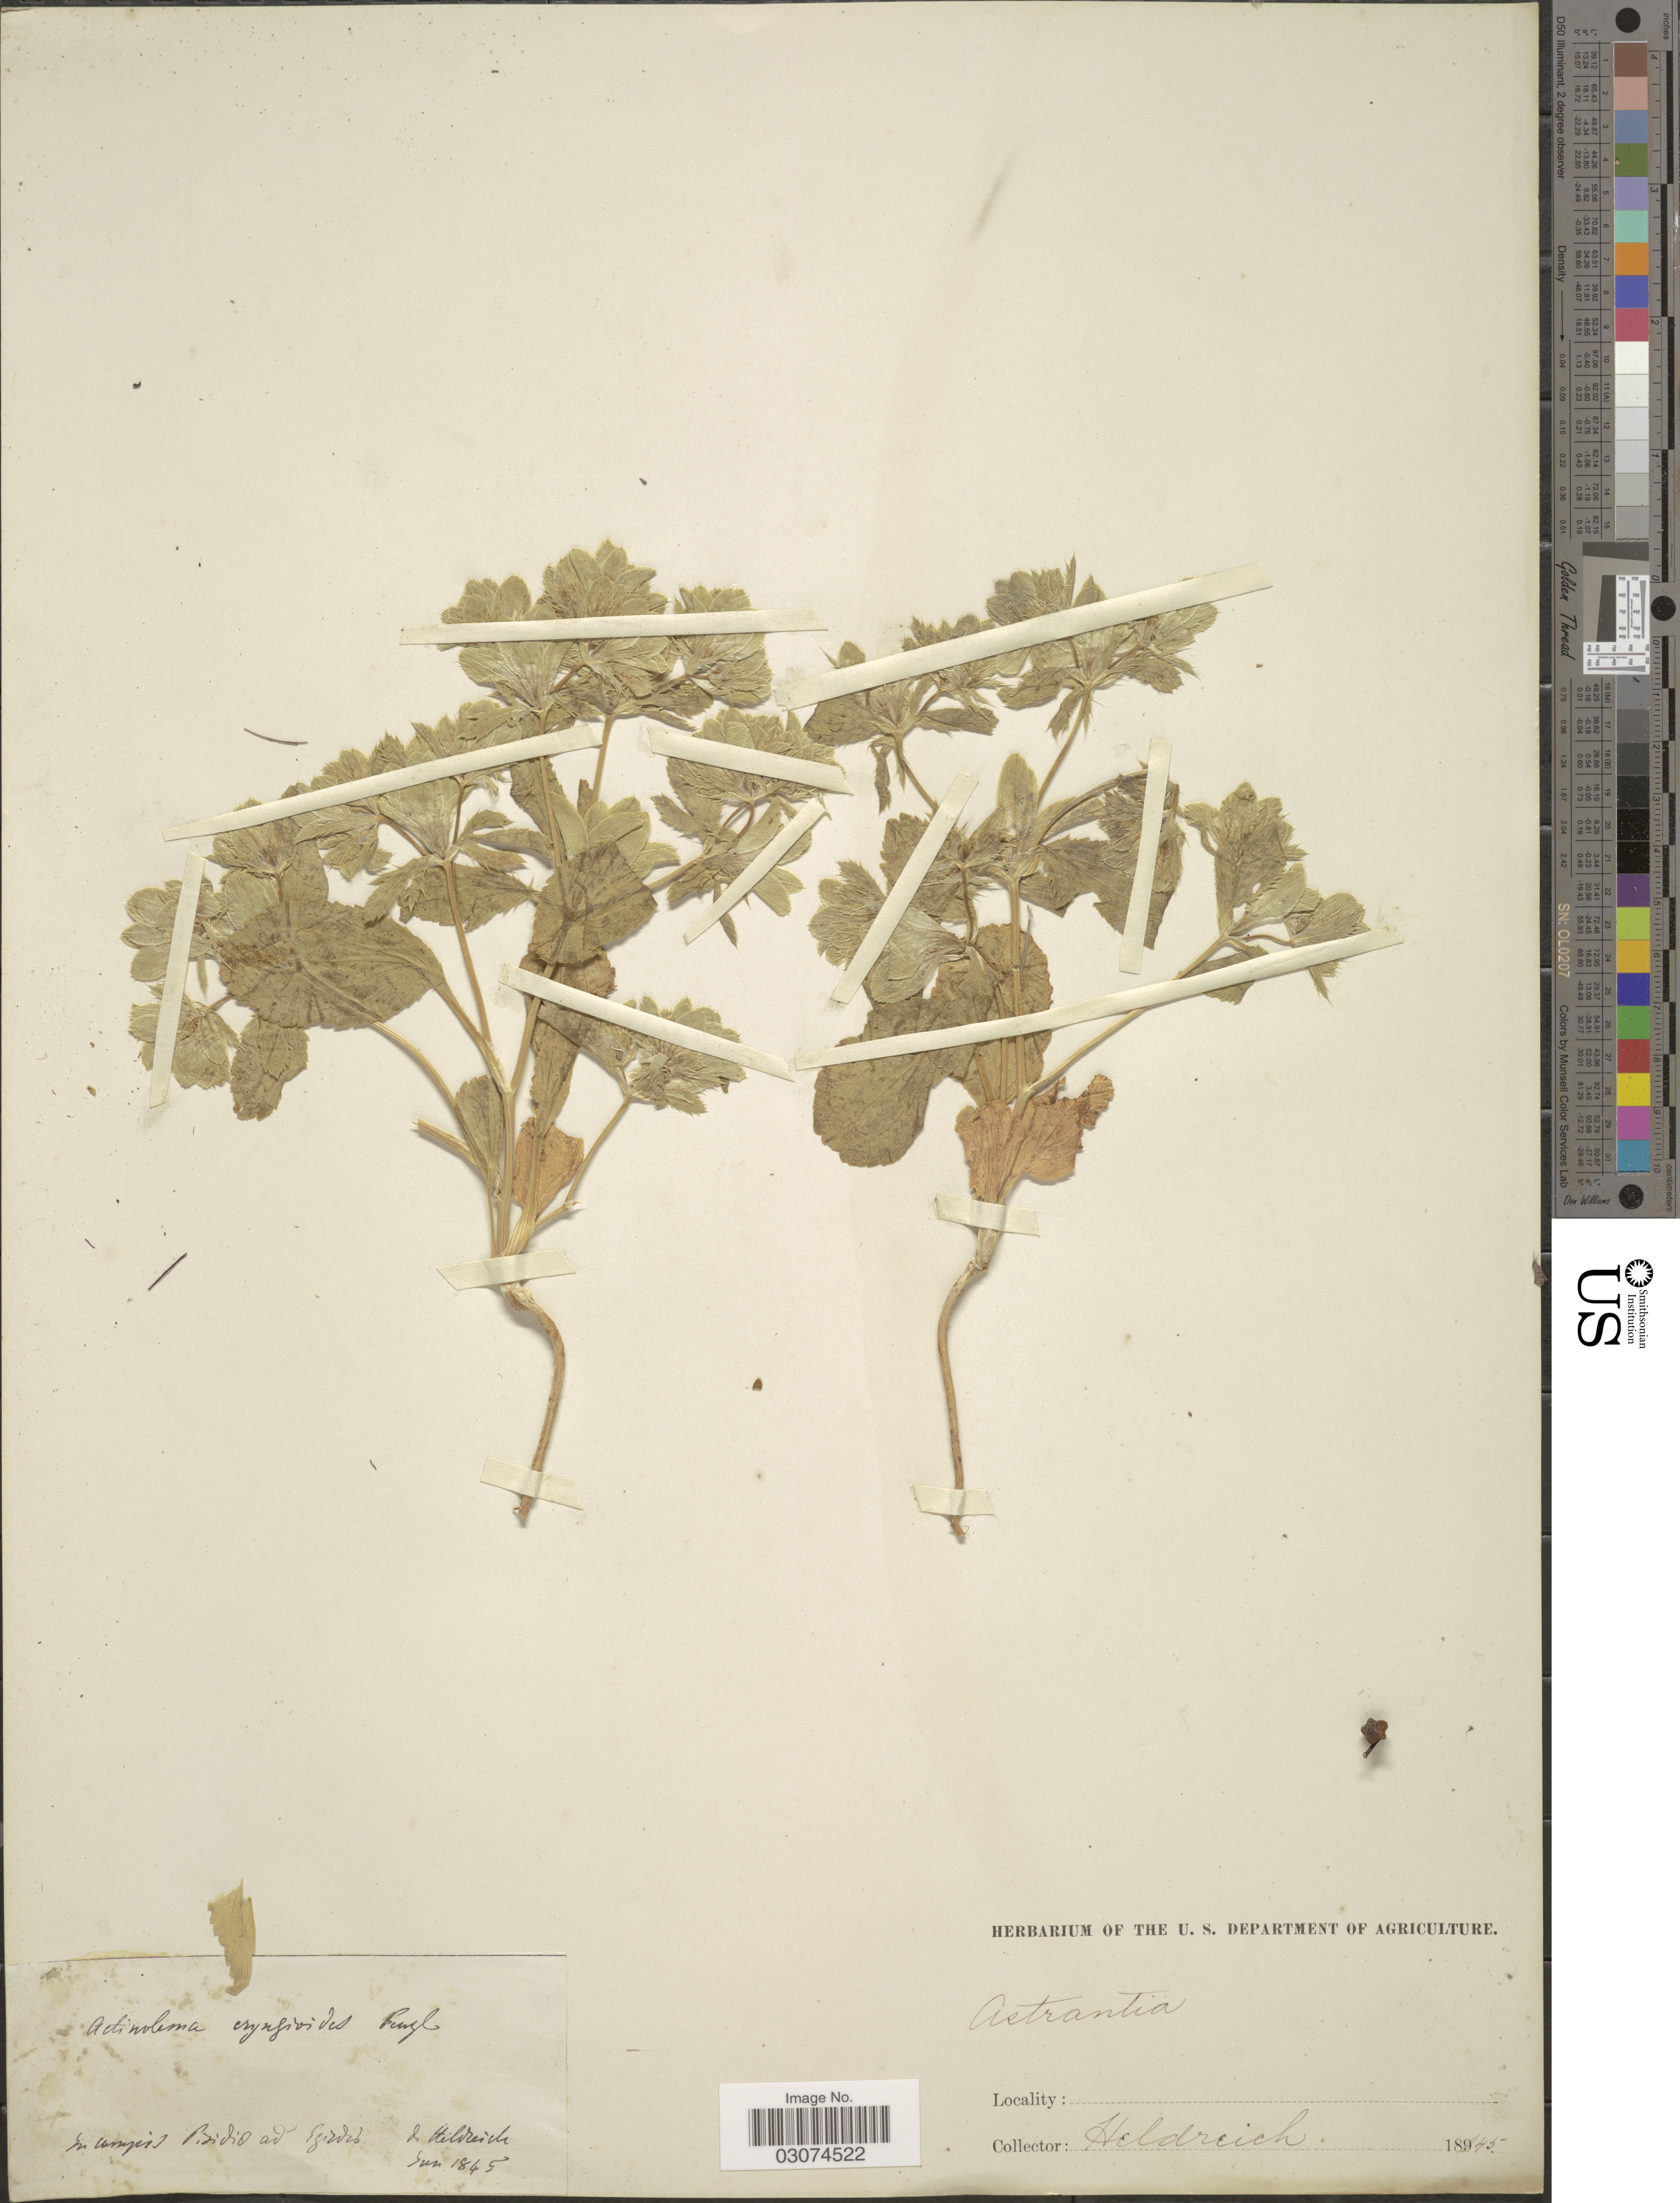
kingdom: Plantae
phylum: Tracheophyta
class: Magnoliopsida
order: Apiales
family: Apiaceae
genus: Astrantia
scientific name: Astrantia sp.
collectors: -. De Heldreich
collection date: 1845-06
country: Turkey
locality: In campis Pisidia ad Egirdir.